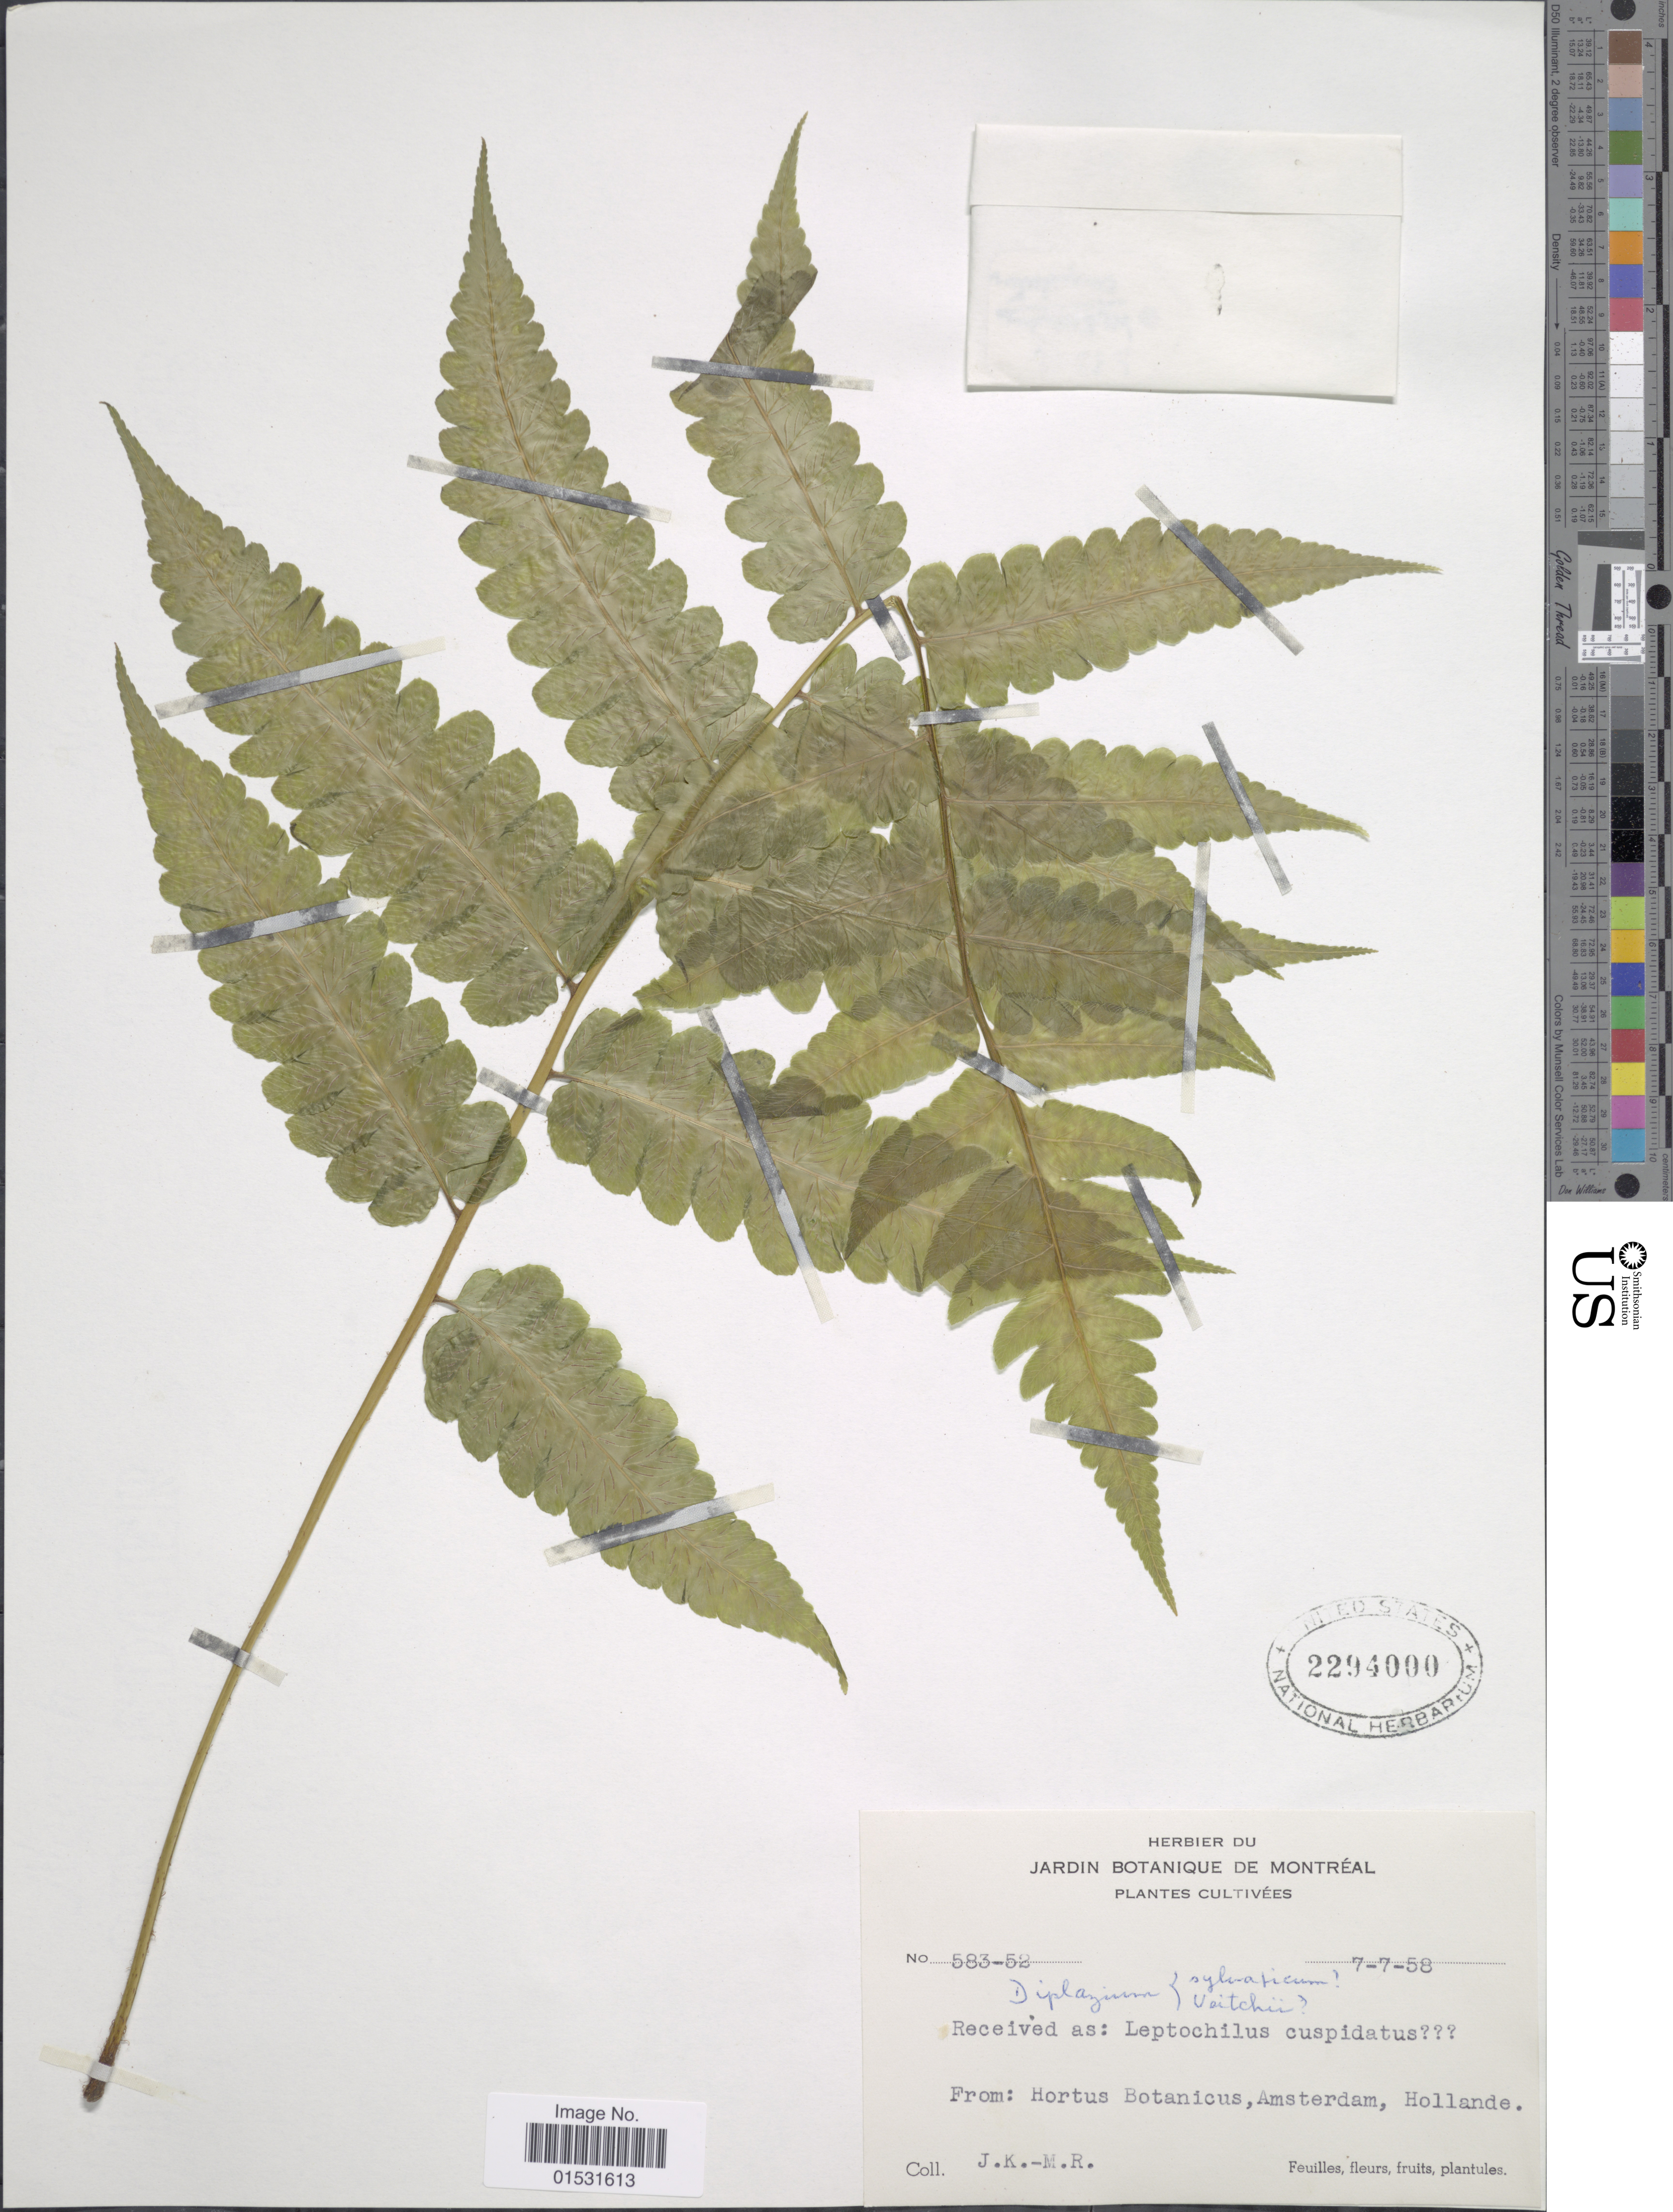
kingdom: Plantae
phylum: Tracheophyta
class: Polypodiopsida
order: Polypodiales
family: Athyriaceae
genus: Diplazium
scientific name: Diplazium veitchii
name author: Christ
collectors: J. K. & M. R.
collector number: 583-52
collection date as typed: Transcribed d/m/y: 7/7/58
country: Netherlands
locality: Hortus Botanicus, Amsterdam, Hollande.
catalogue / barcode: US 2294000